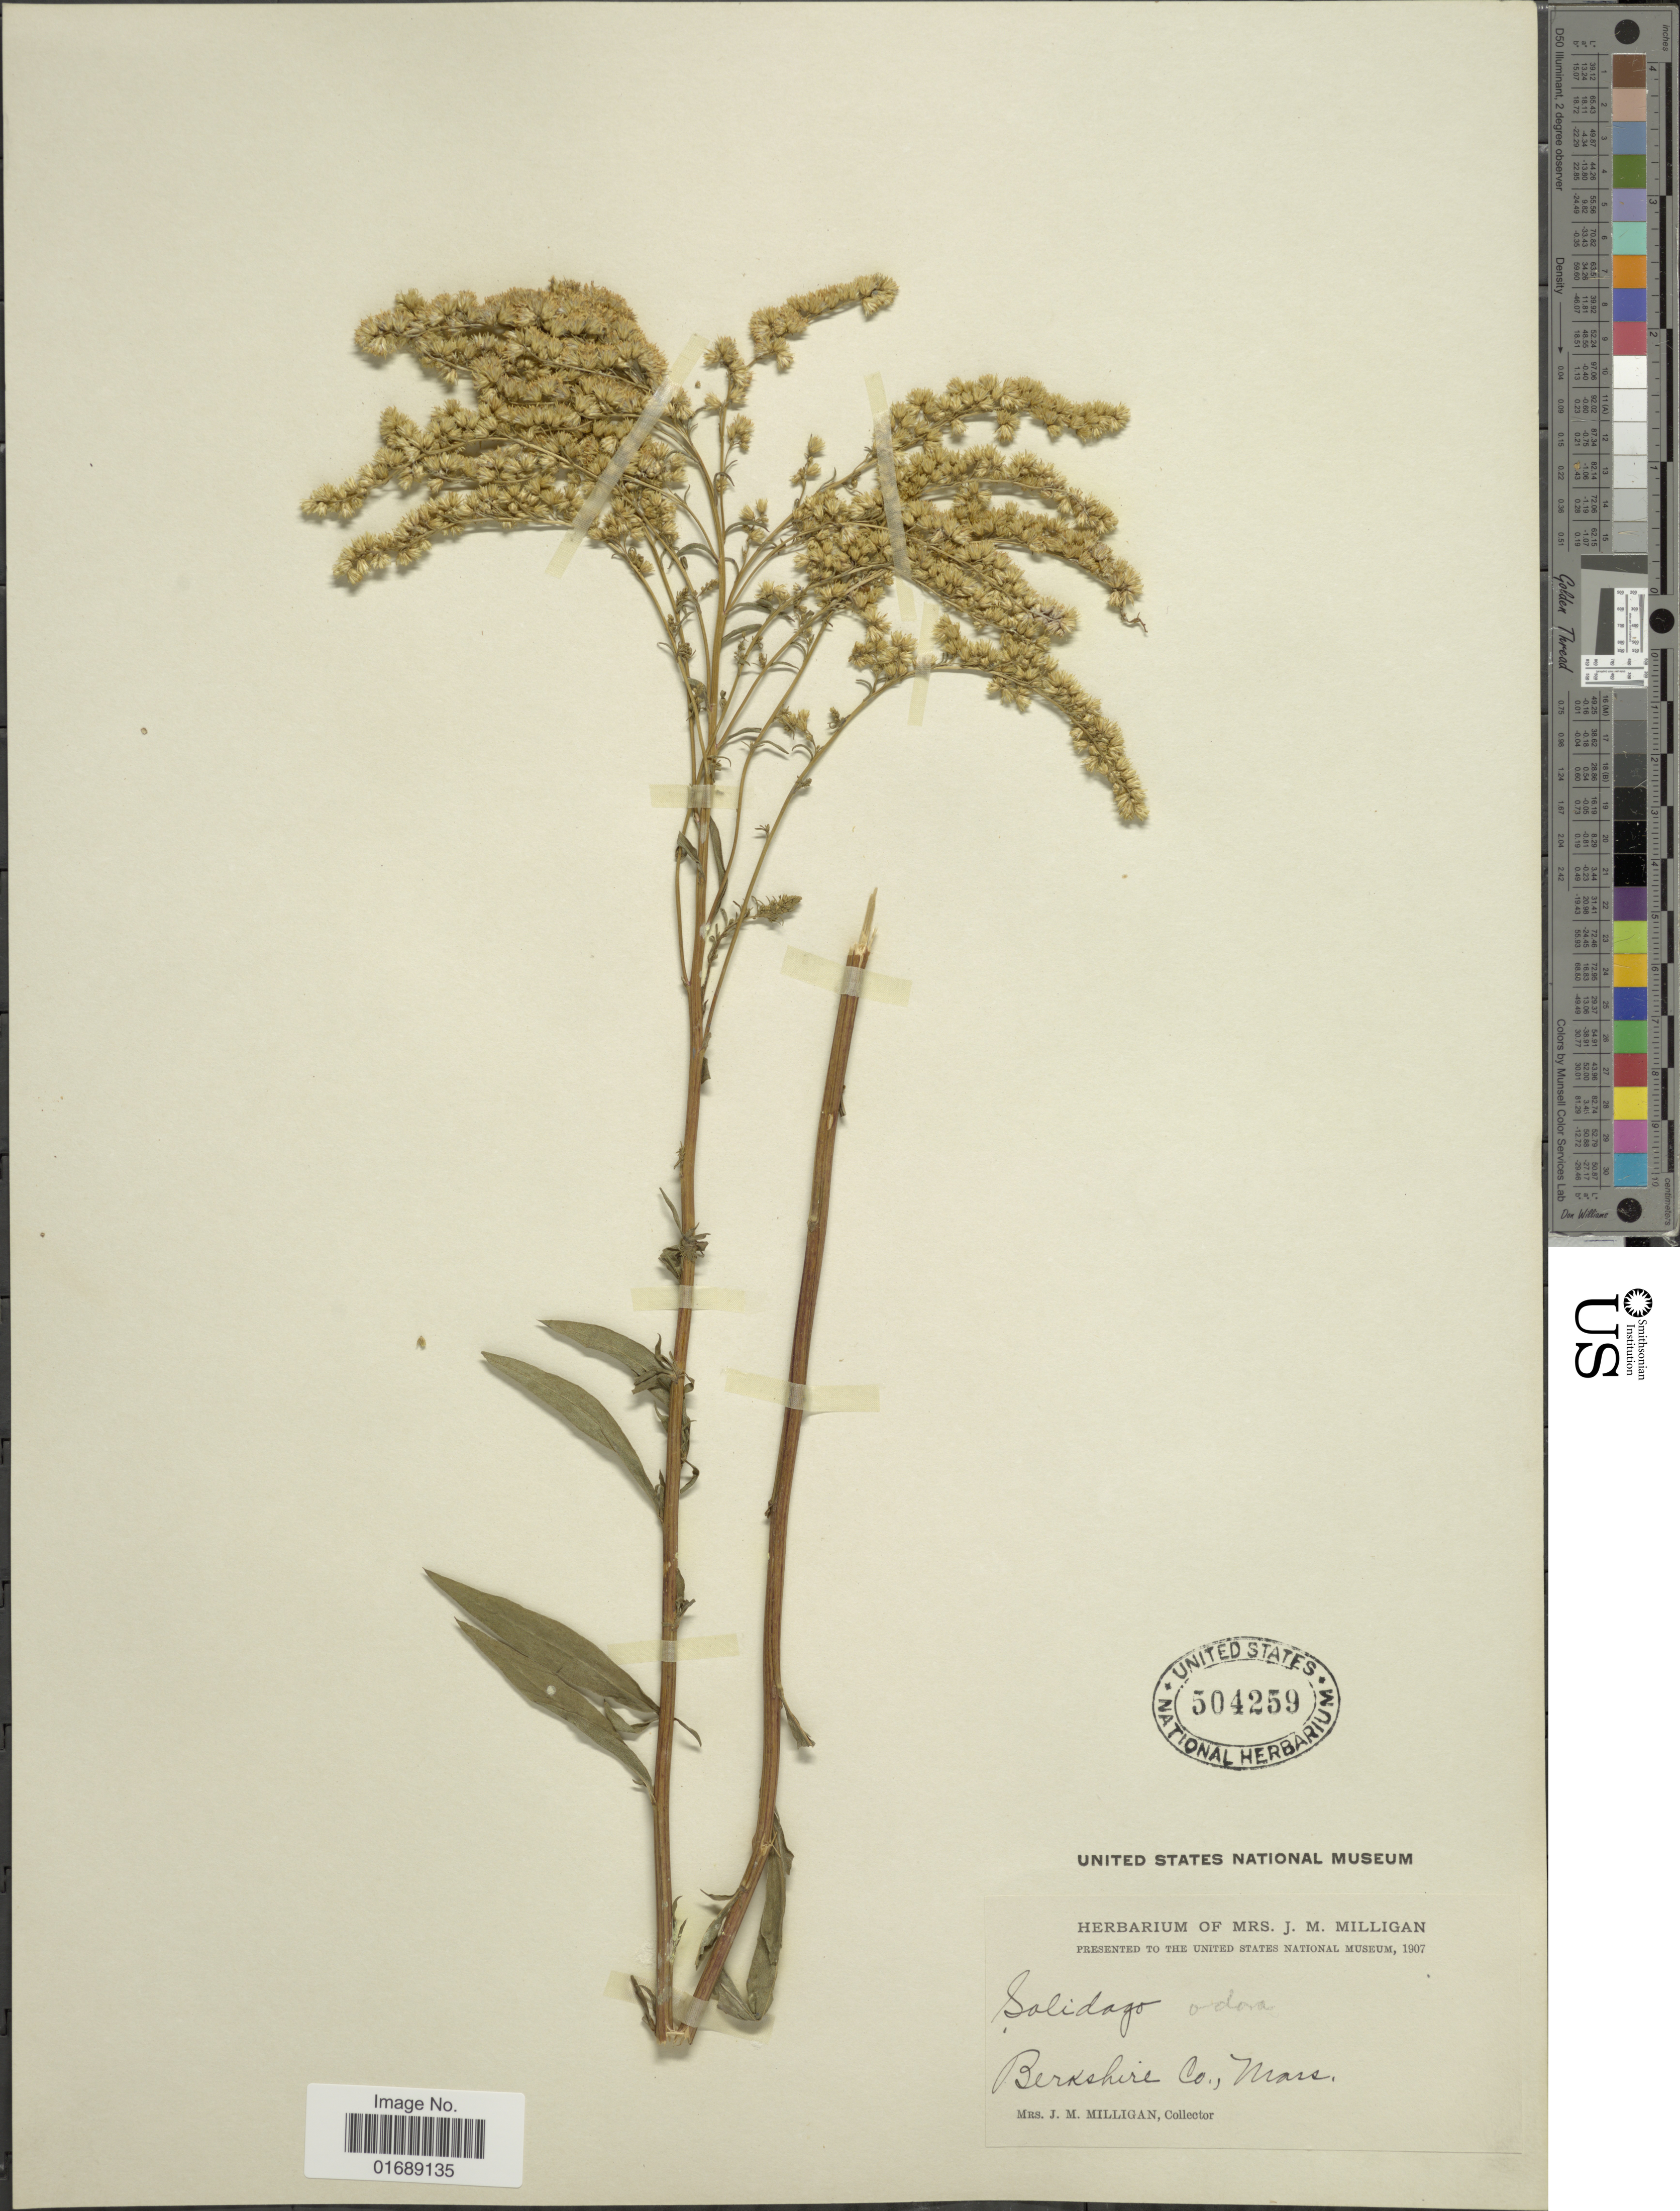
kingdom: Plantae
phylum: Tracheophyta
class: Magnoliopsida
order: Asterales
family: Asteraceae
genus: Solidago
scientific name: Solidago odora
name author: Aiton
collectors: J. M. Milligan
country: United States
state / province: Massachusetts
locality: Berkshire Co.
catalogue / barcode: US 504259